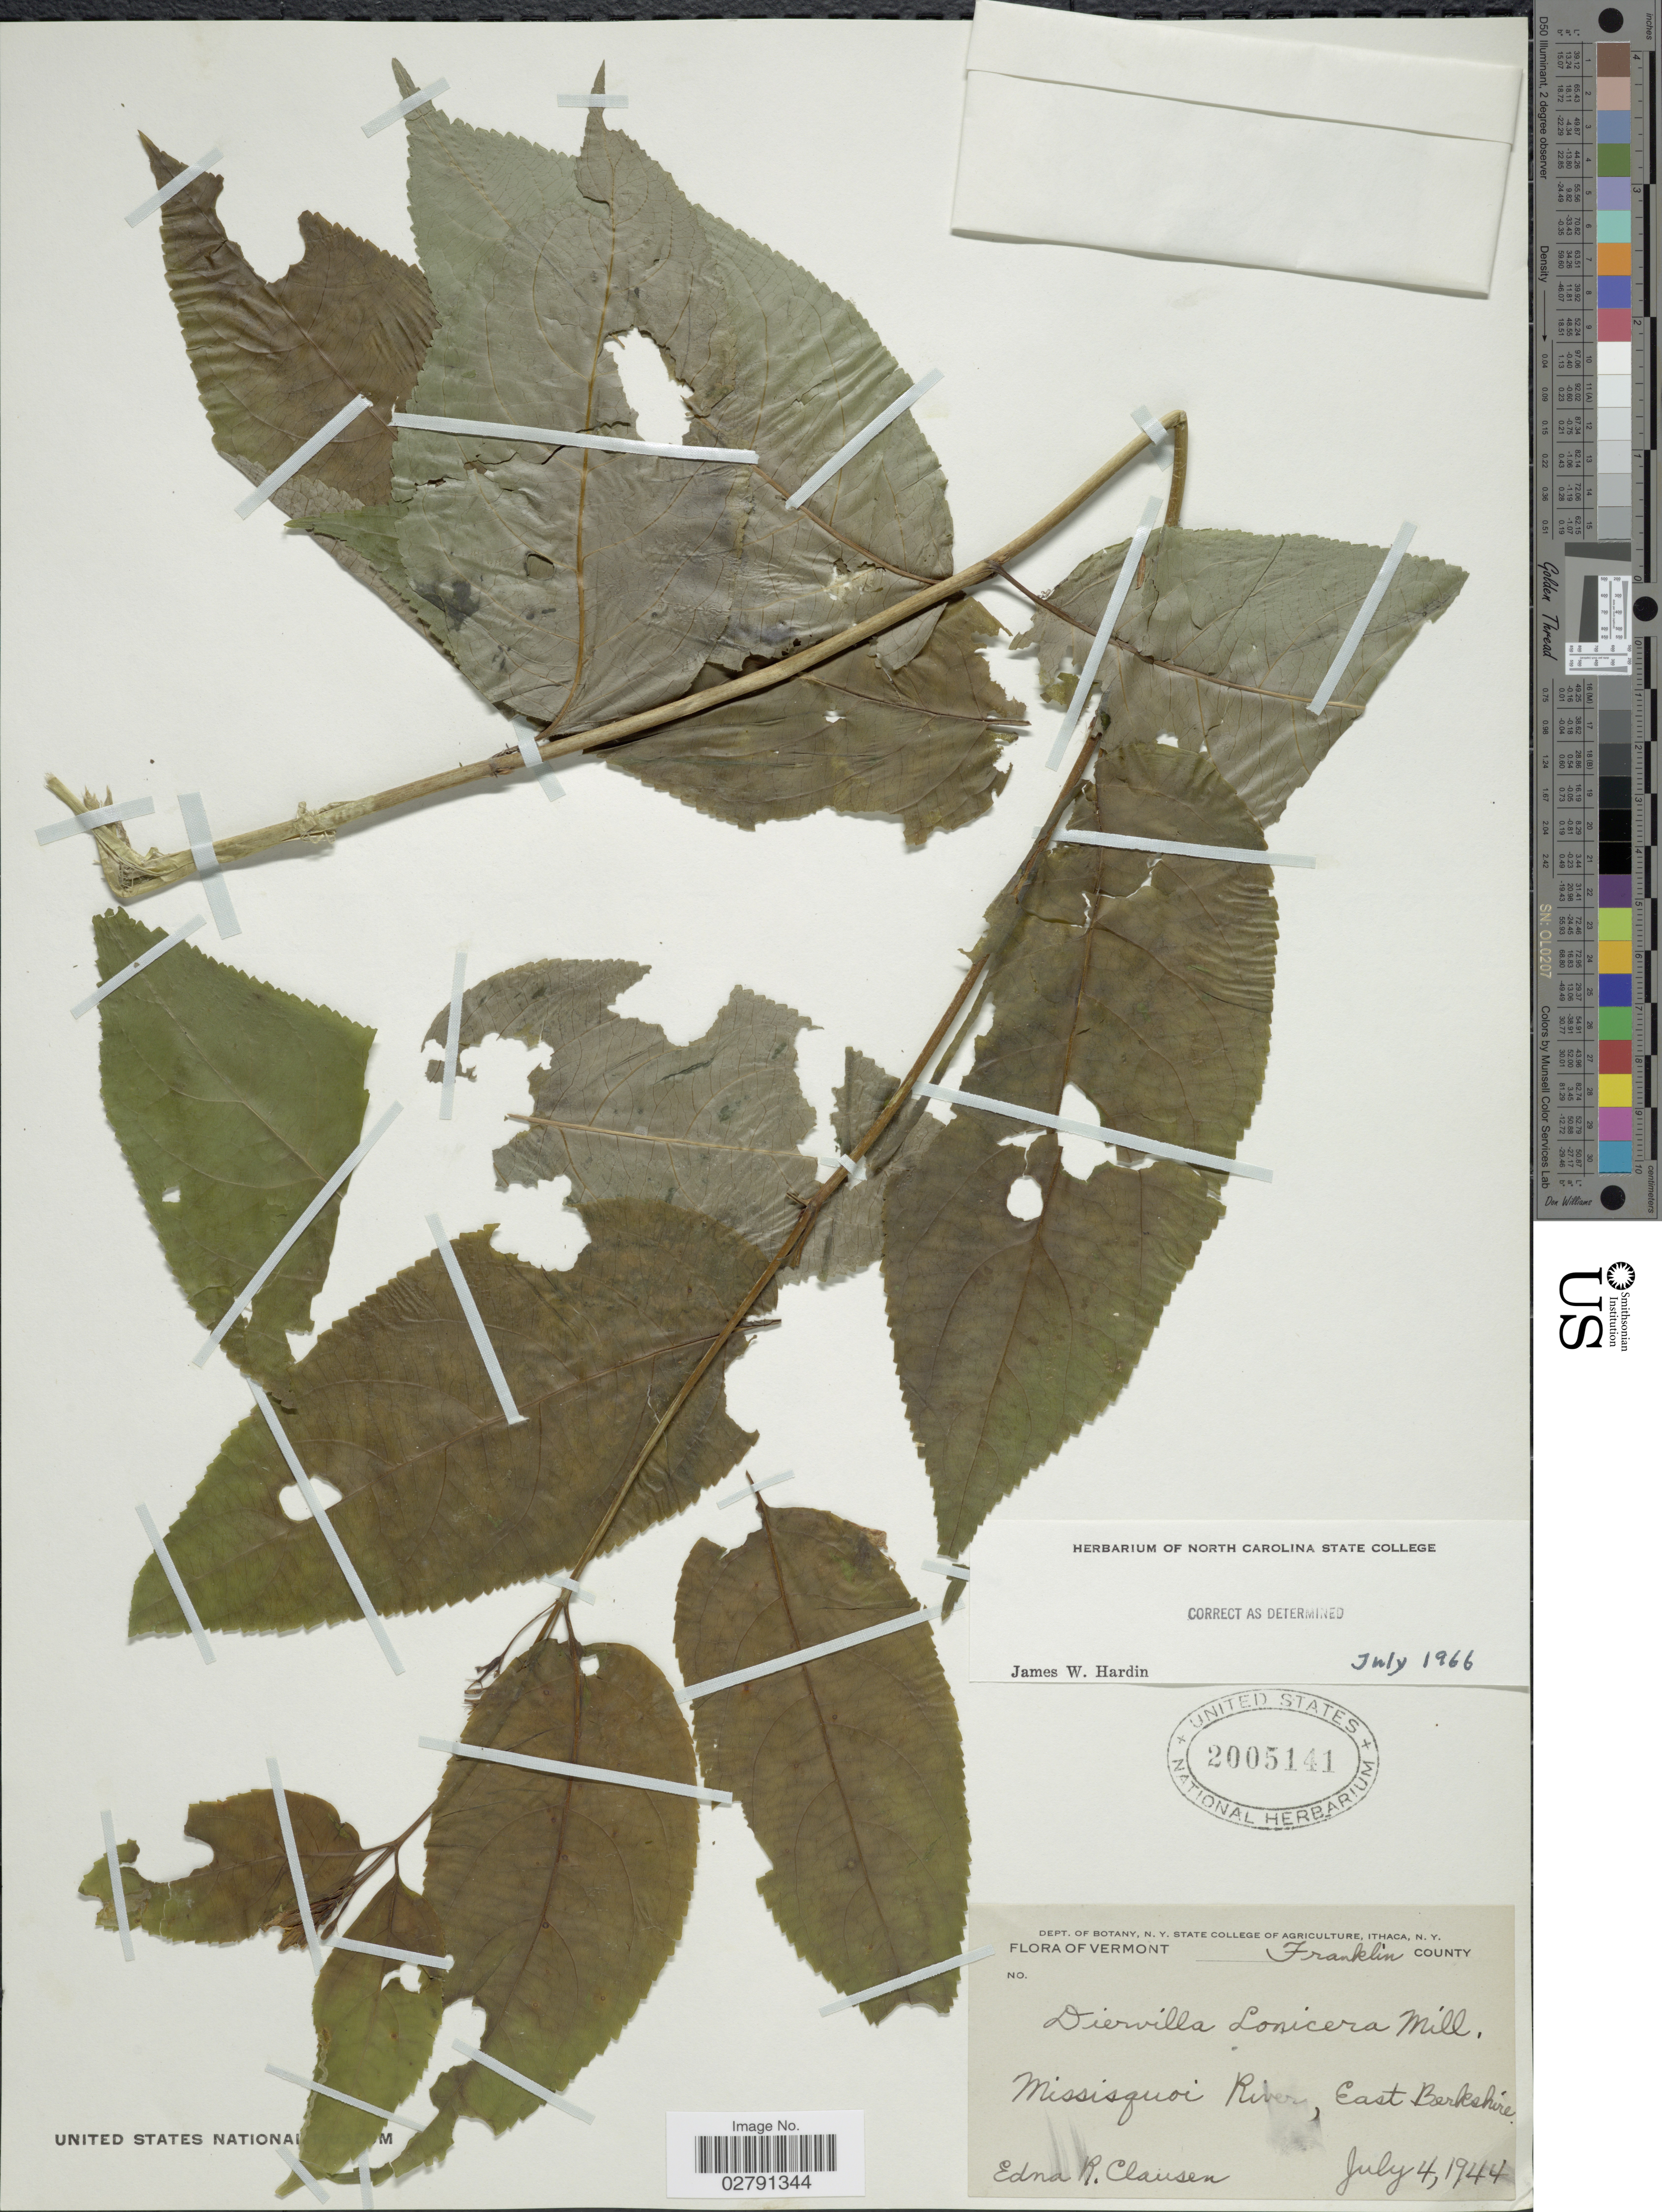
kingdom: Plantae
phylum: Tracheophyta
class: Magnoliopsida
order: Dipsacales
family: Caprifoliaceae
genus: Diervilla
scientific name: Diervilla lonicera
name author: Mill.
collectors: E. Clausen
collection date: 1944-07-04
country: United States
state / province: Vermont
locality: Franklin County. Missisquoi River, East Berkshire.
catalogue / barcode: US 2005141